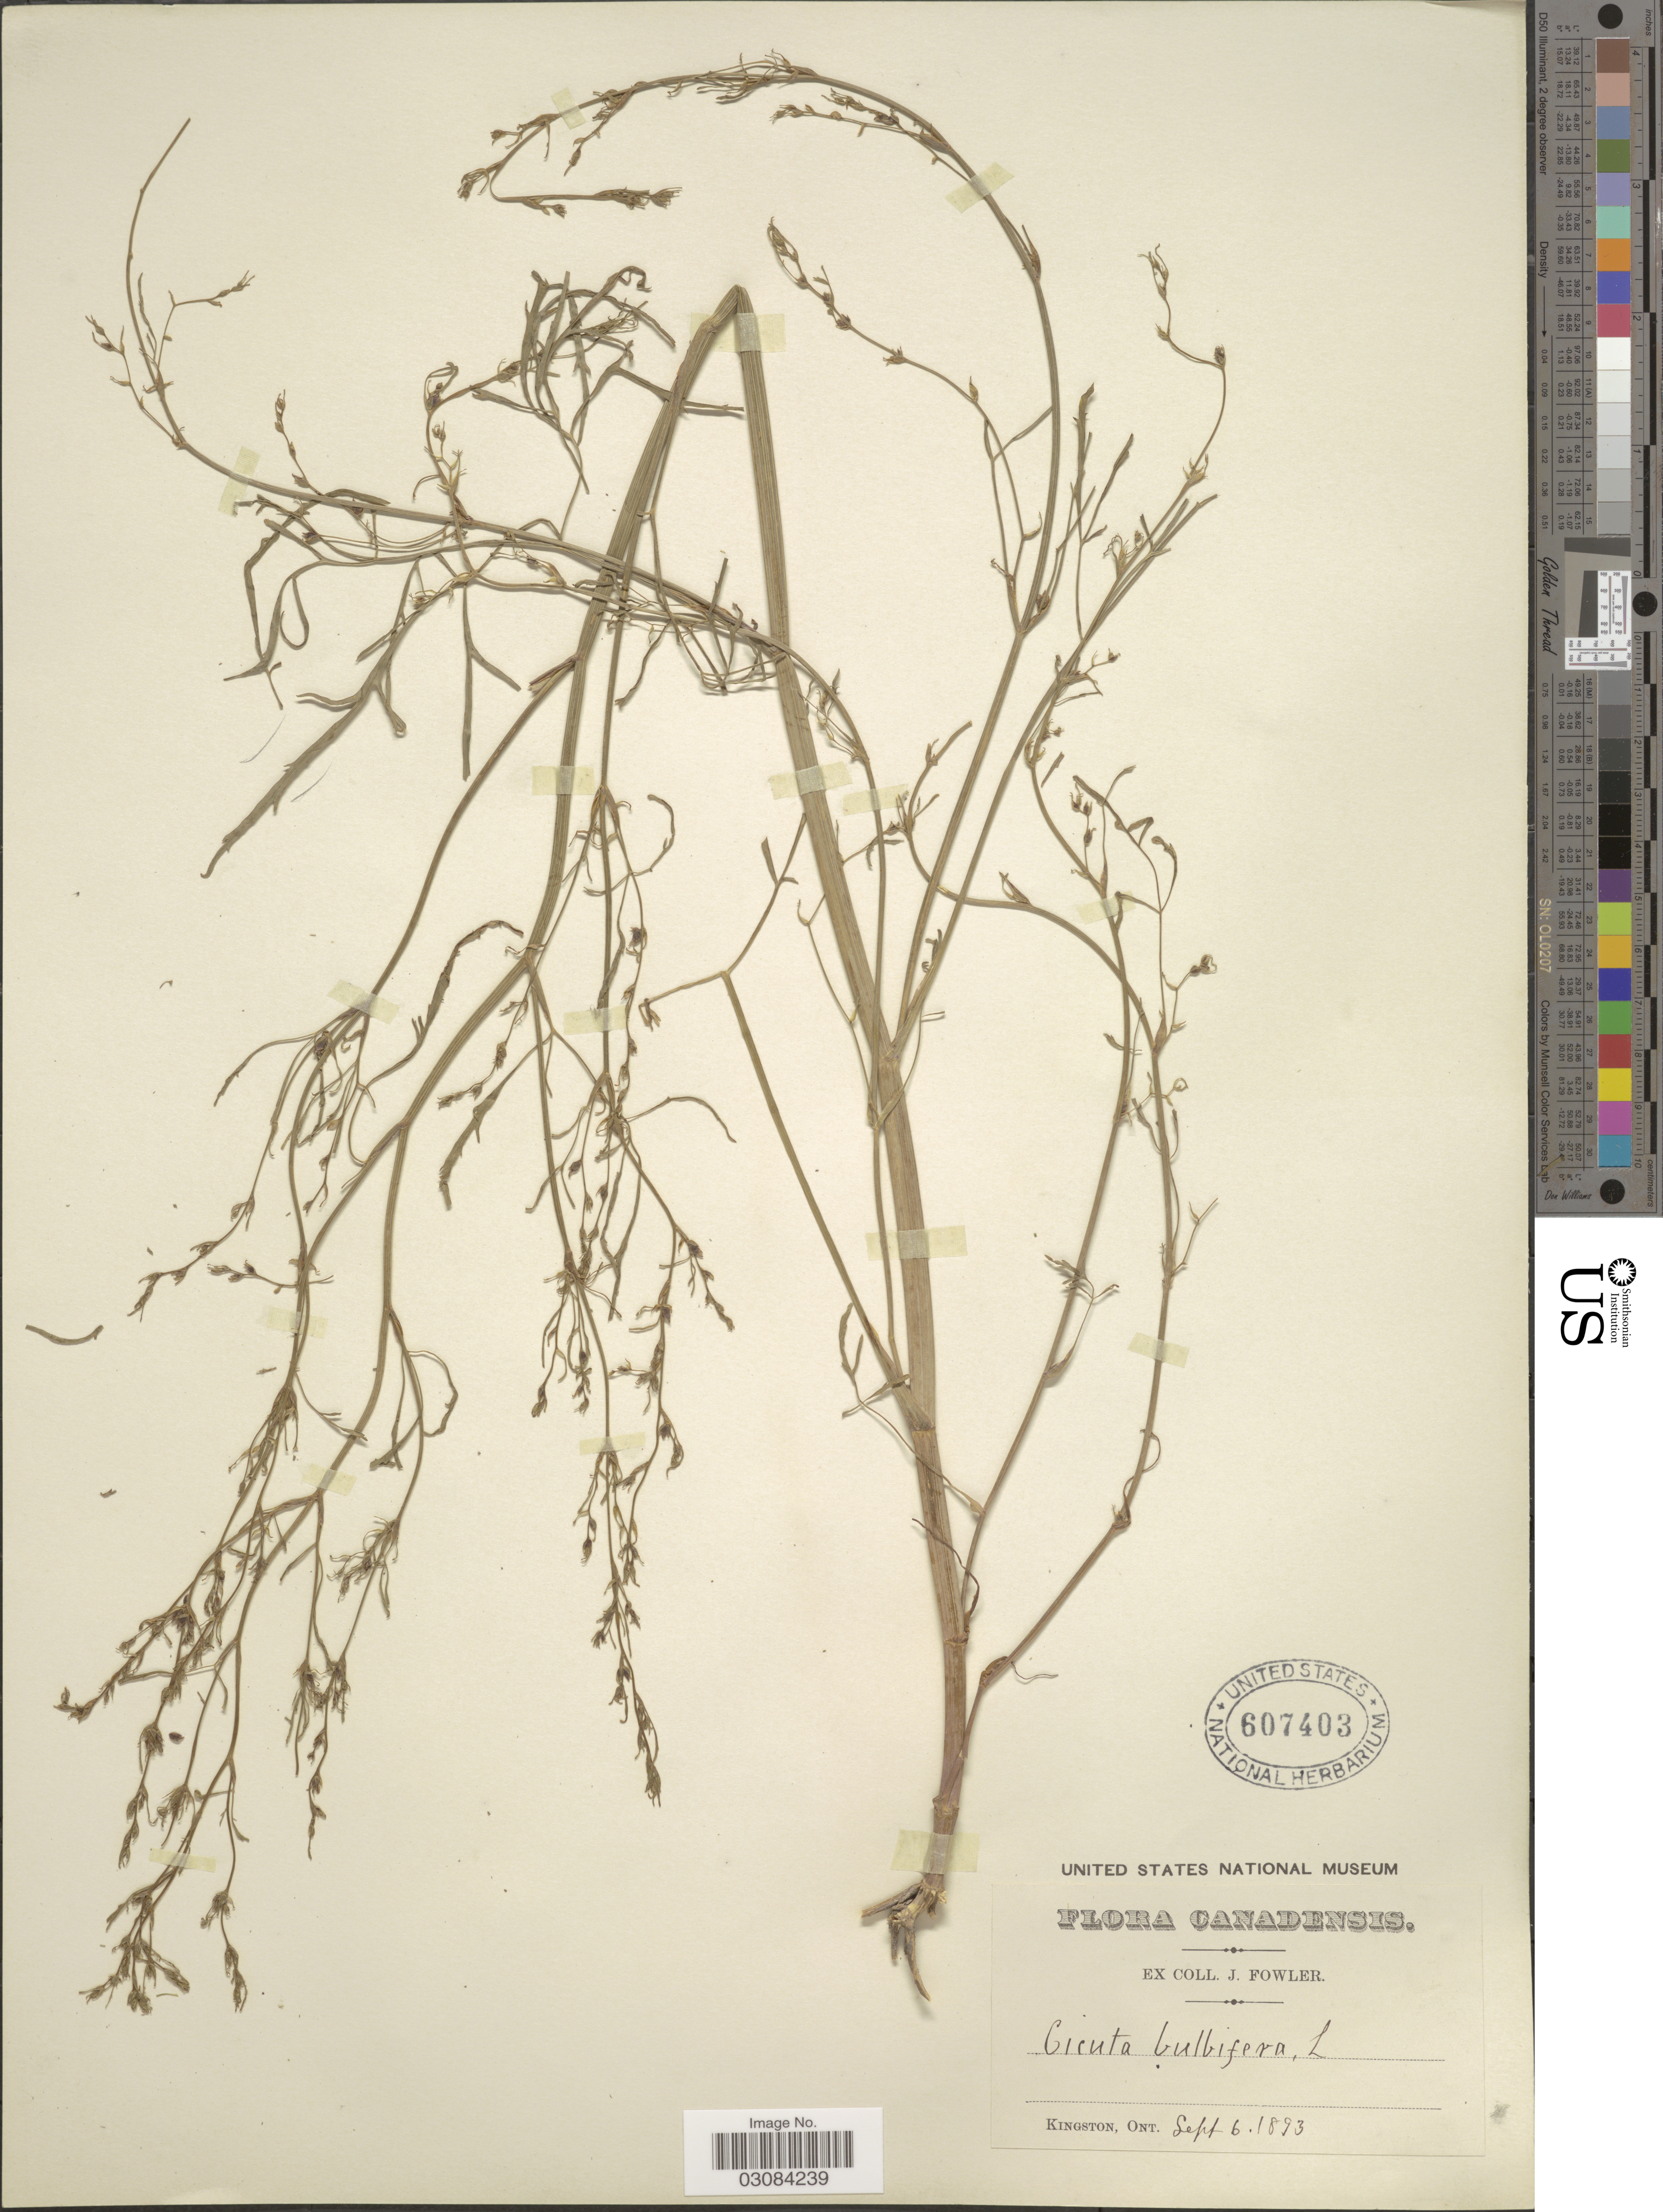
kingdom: Plantae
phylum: Tracheophyta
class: Magnoliopsida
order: Apiales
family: Apiaceae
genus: Cicuta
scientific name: Cicuta bulbifera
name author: L.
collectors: J. Fowler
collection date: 1893-09-06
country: Canada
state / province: Ontario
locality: Kingston.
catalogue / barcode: US 607403